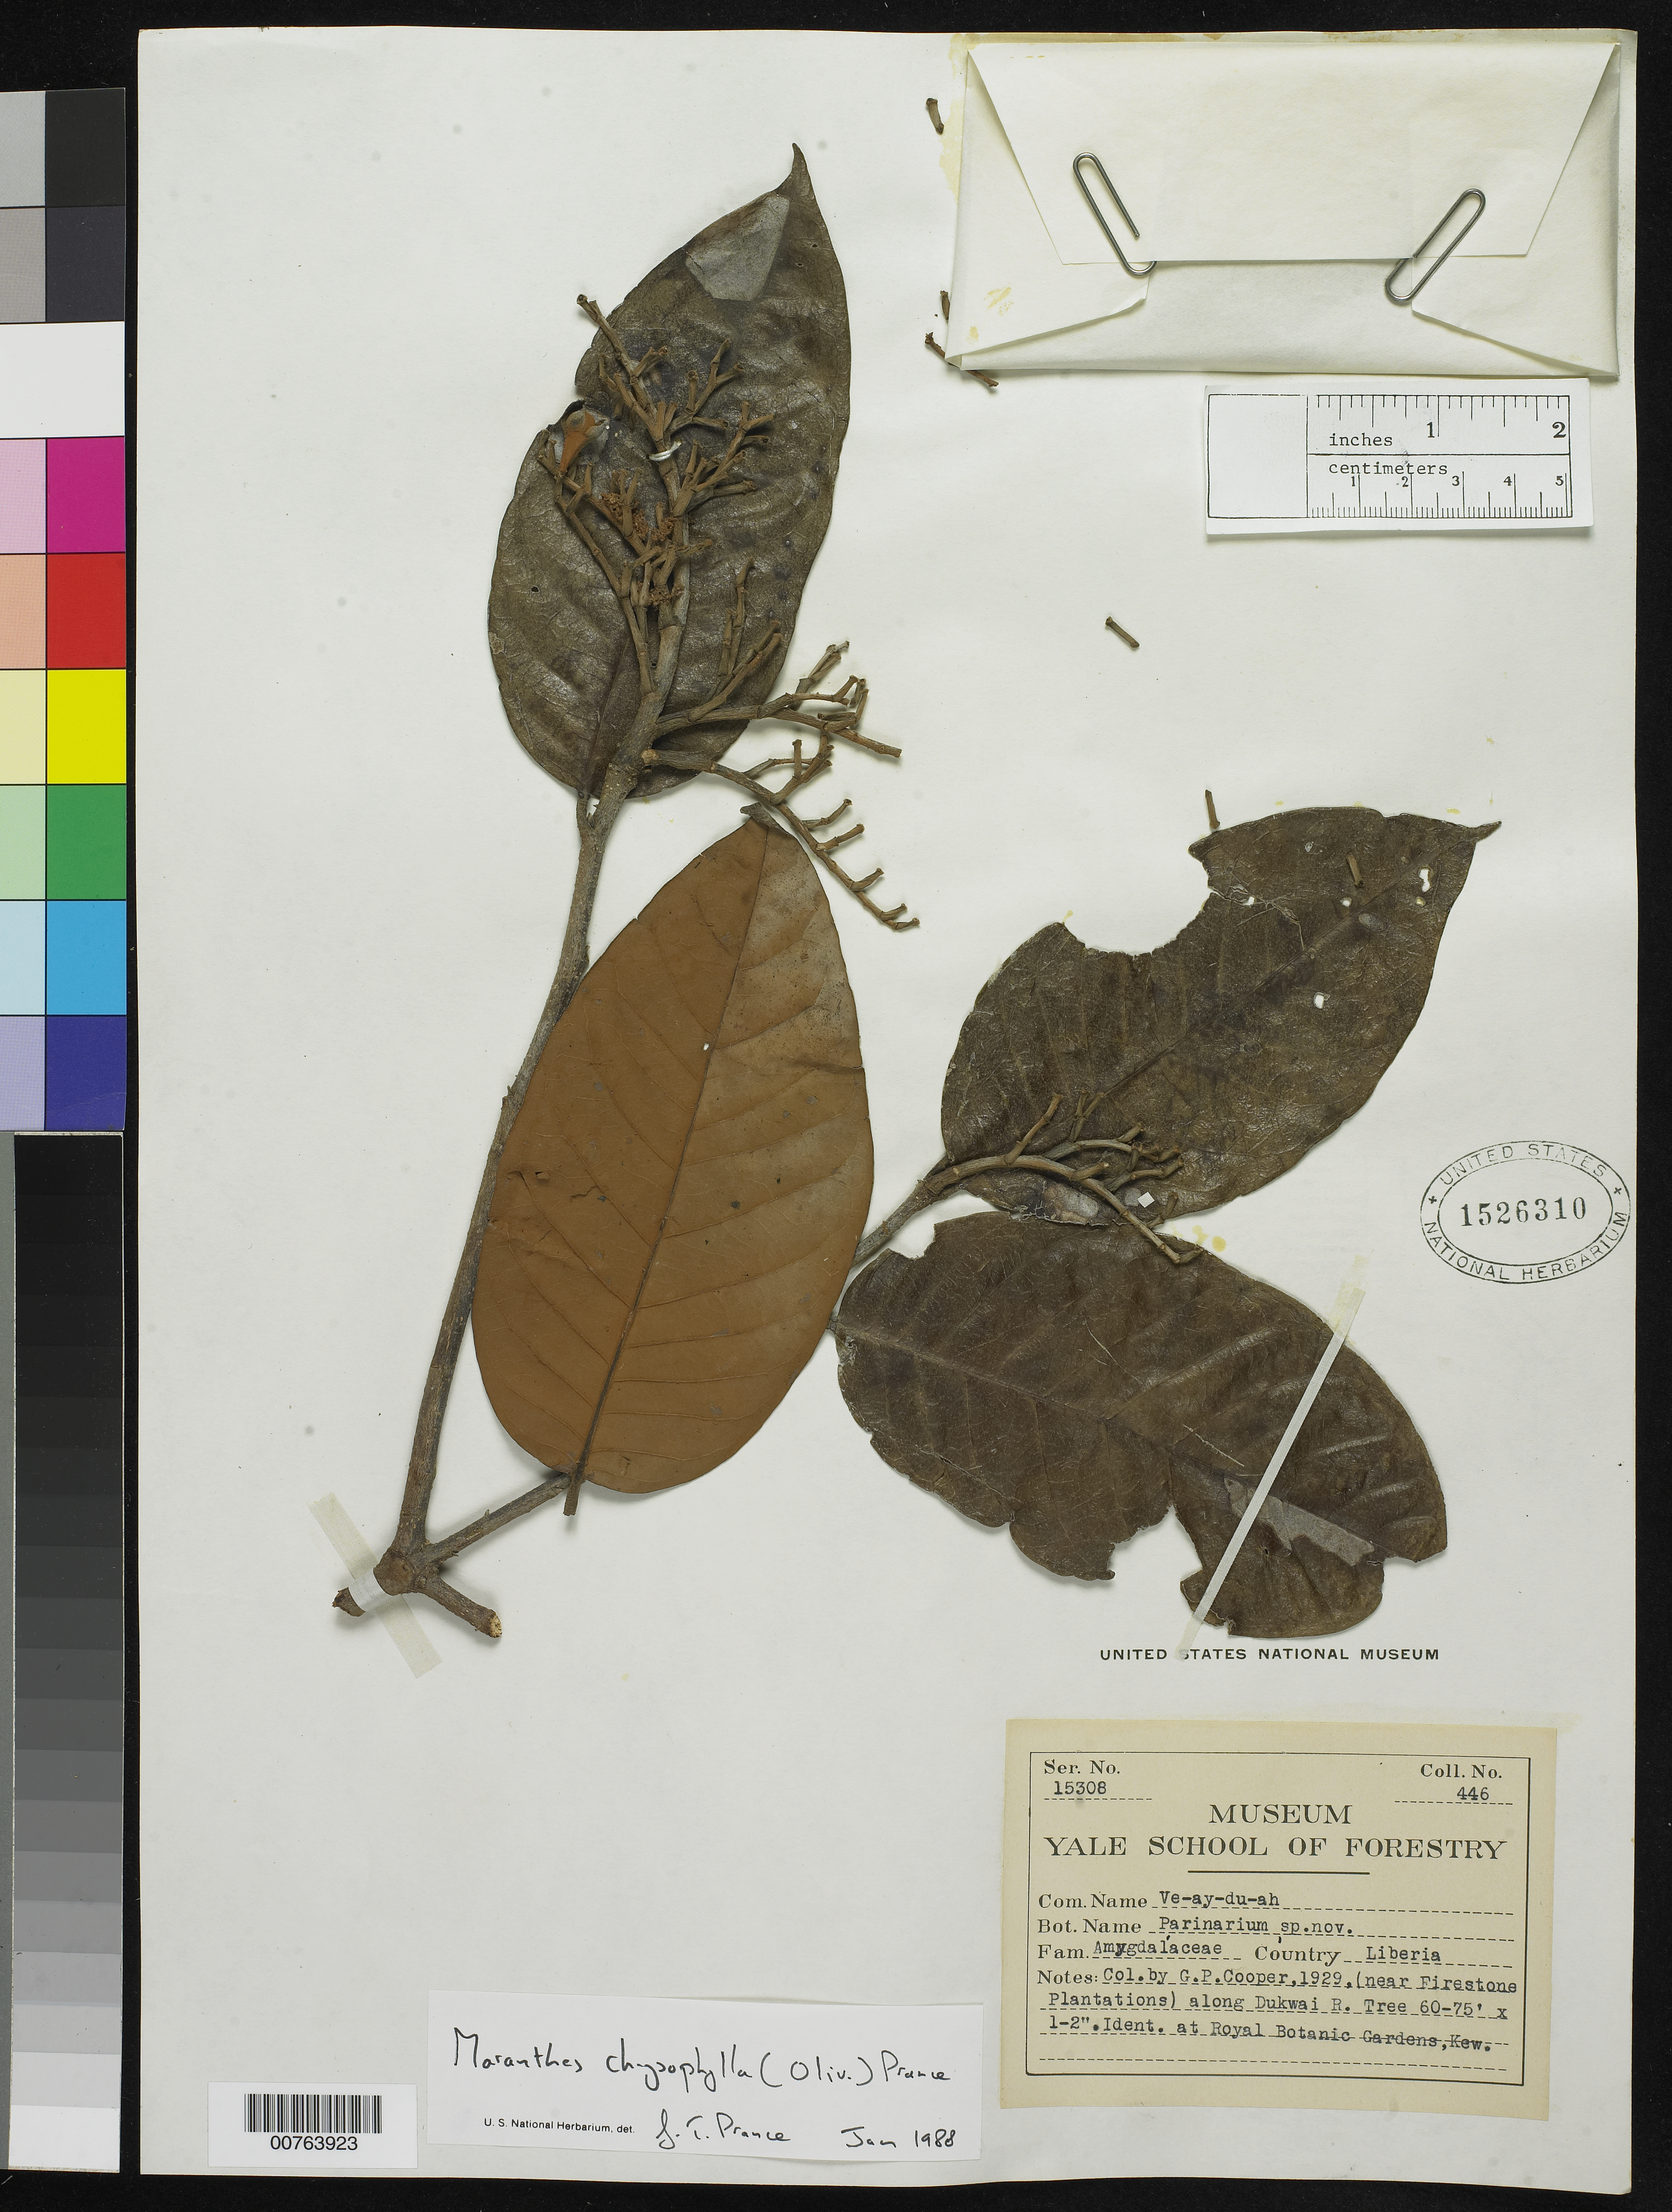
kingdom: Plantae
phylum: Tracheophyta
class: Magnoliopsida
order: Malpighiales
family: Chrysobalanaceae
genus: Maranthes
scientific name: Maranthes chrysophylla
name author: (Oliv.) Prance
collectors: G. Cooper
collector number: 446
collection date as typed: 1929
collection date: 1929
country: Liberia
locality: (near Firestone Plantations) along Dukwai River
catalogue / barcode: US 1526310